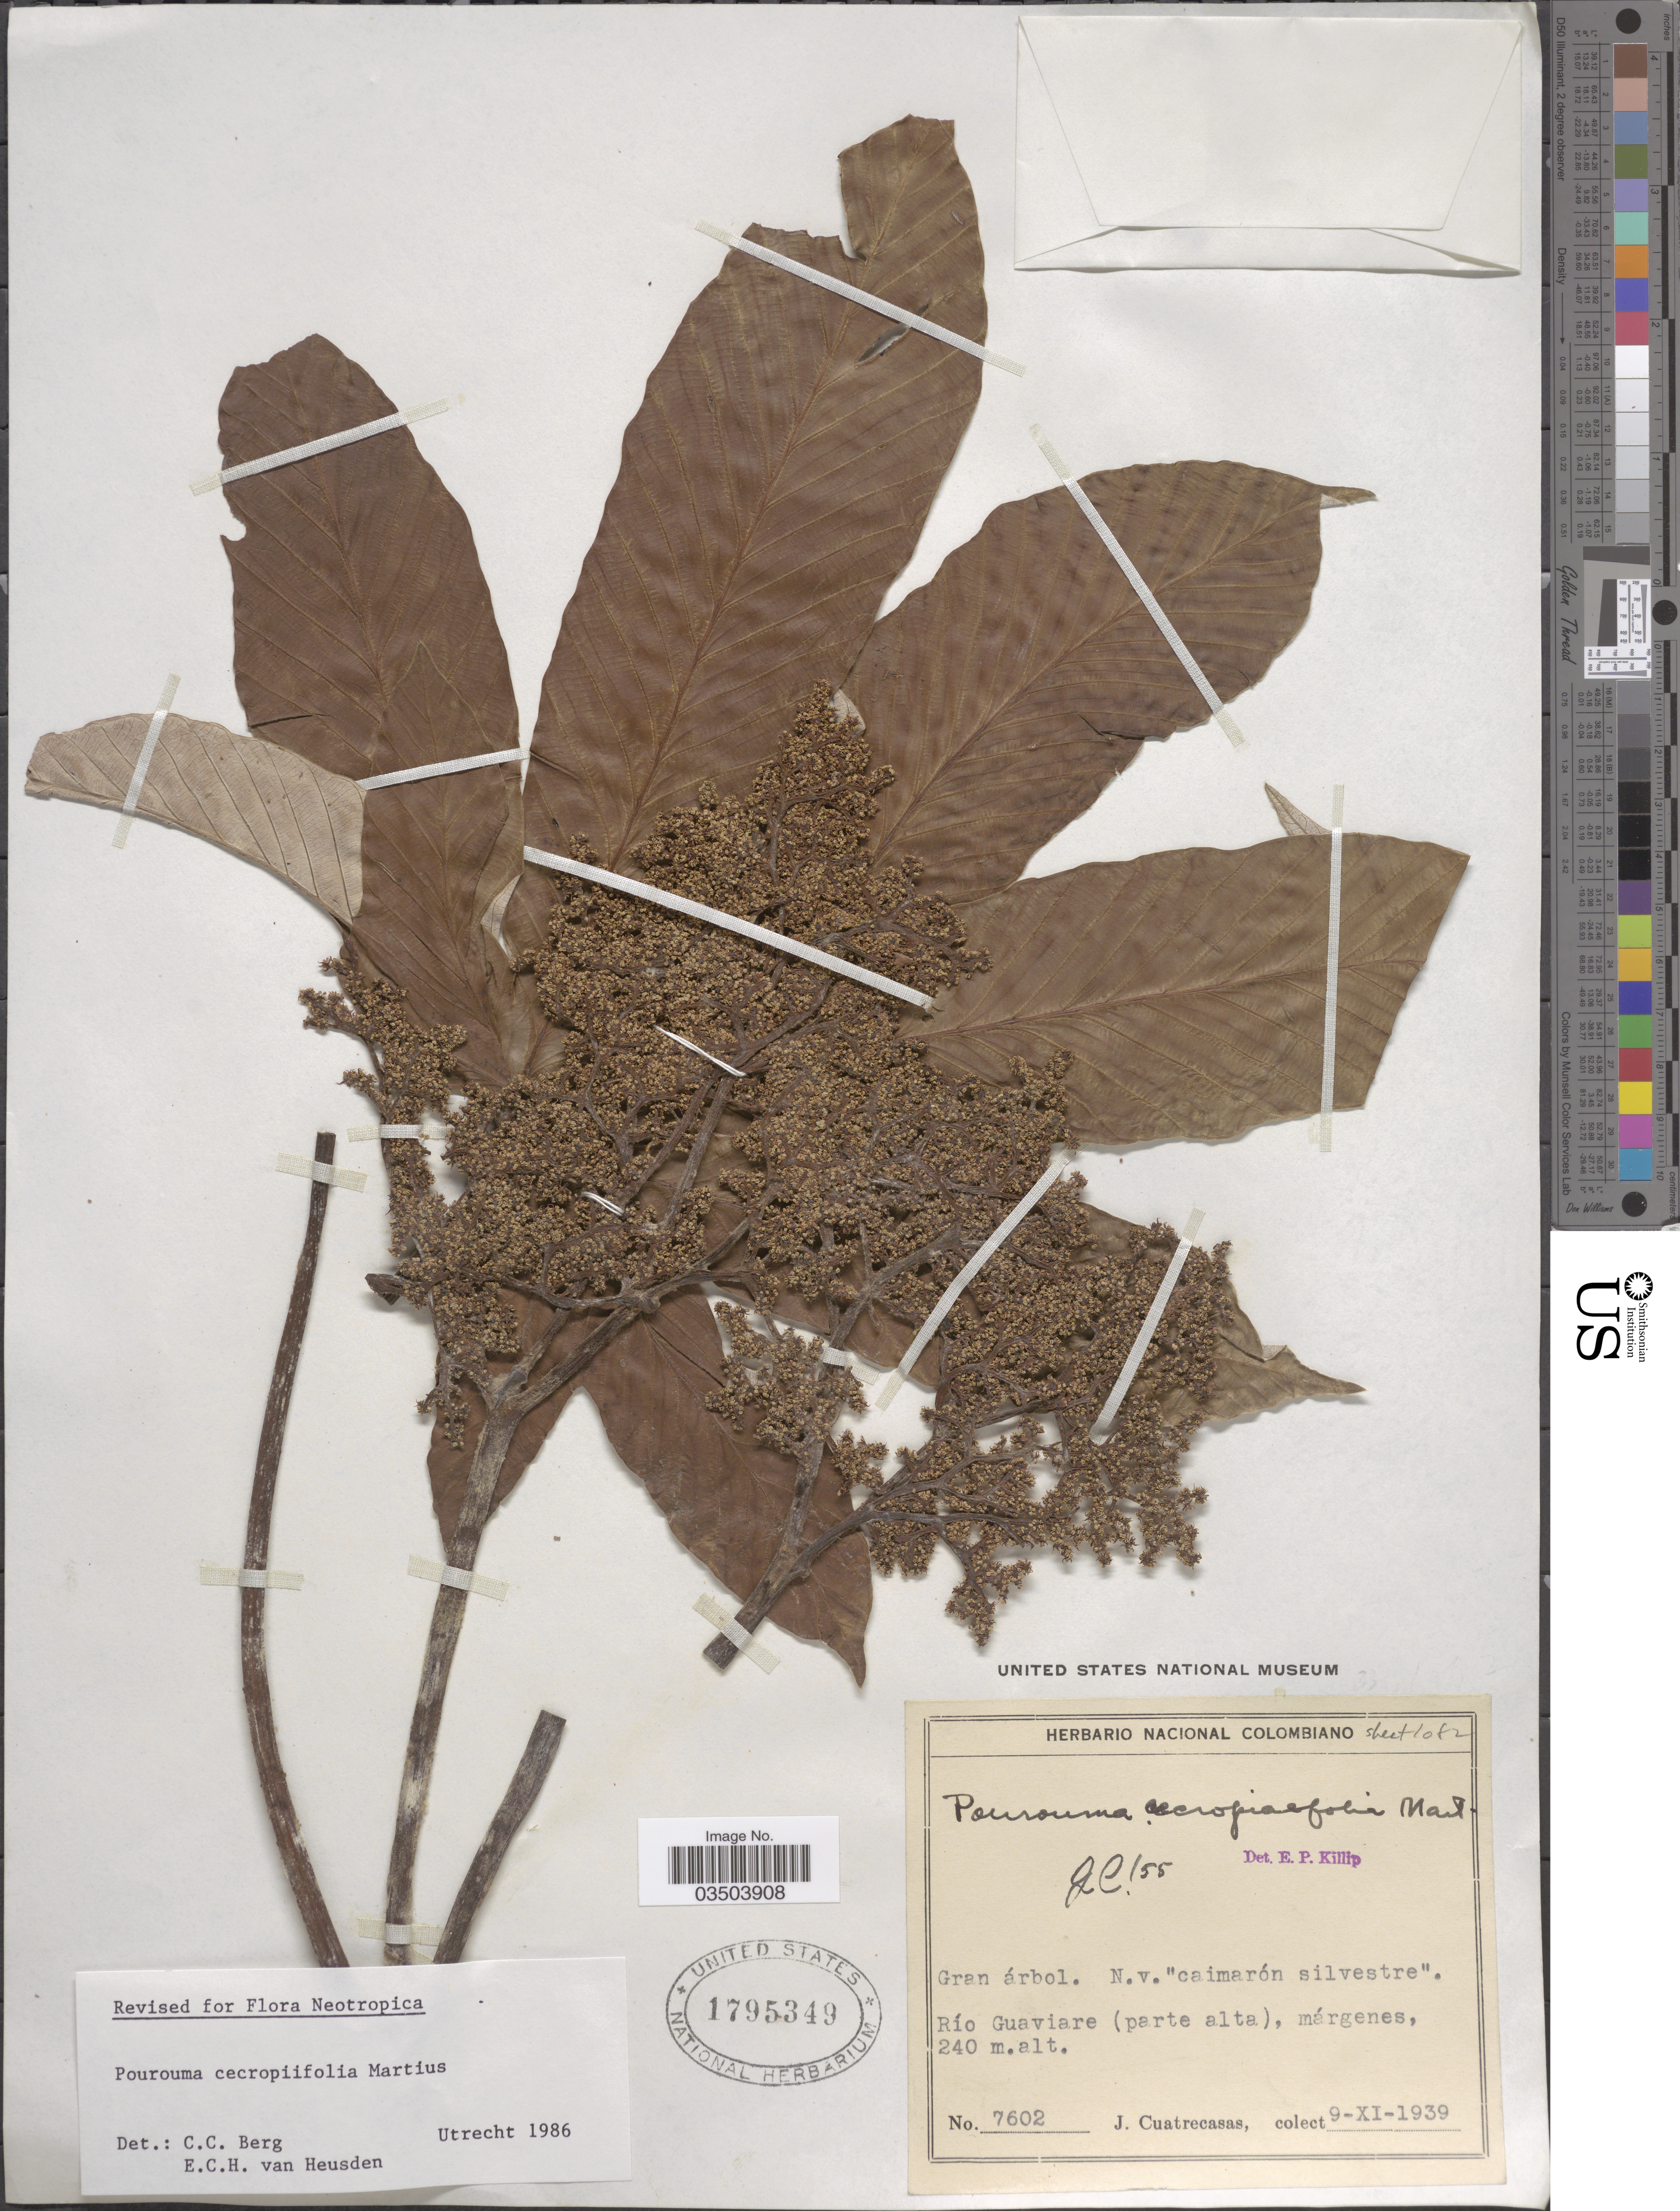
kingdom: Plantae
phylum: Tracheophyta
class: Magnoliopsida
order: Rosales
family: Urticaceae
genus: Pourouma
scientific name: Pourouma cecropiifolia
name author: Mart.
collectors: J. Cuatrecasas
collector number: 7602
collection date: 1939-11-09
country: Colombia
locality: Río Guaviare (parte alta), márgenes.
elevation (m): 240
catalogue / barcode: US 1795349